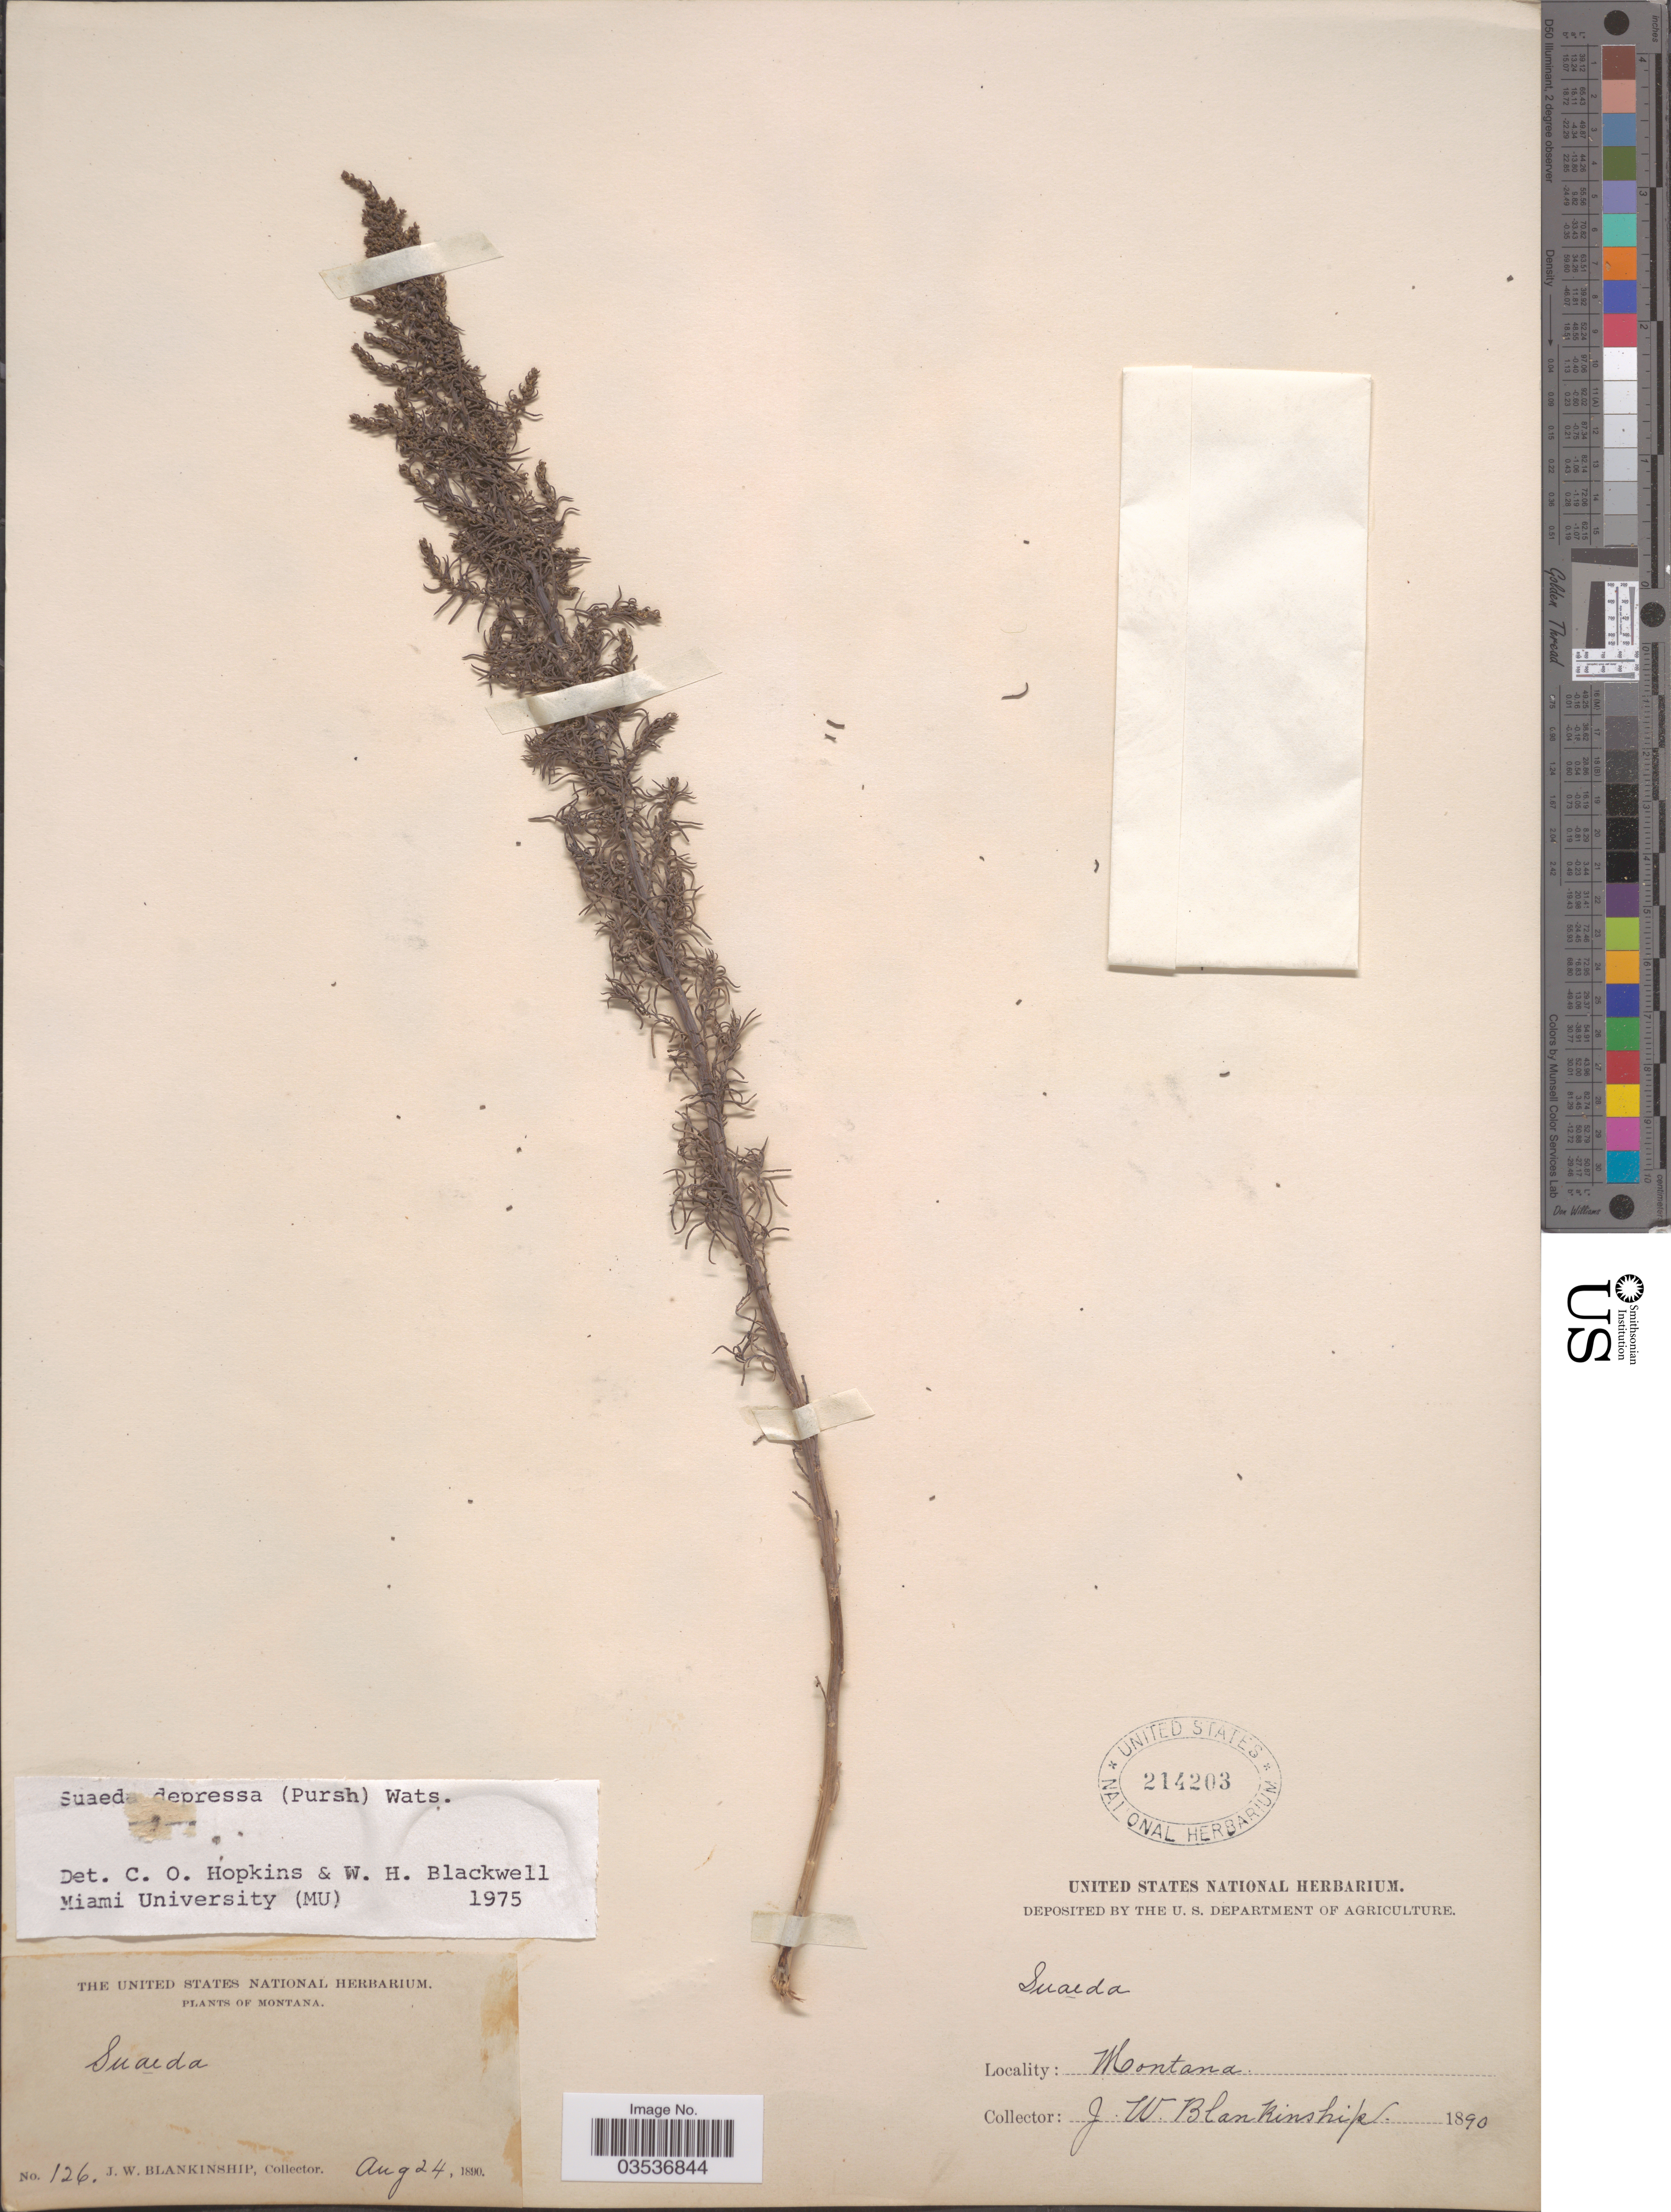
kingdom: Plantae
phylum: Tracheophyta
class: Magnoliopsida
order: Caryophyllales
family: Amaranthaceae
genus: Suaeda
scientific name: Suaeda depressa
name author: (Pursh) S. Watson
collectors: J. W. Blankinship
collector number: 126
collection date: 1890-08-24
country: United States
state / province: Montana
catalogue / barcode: US 214203